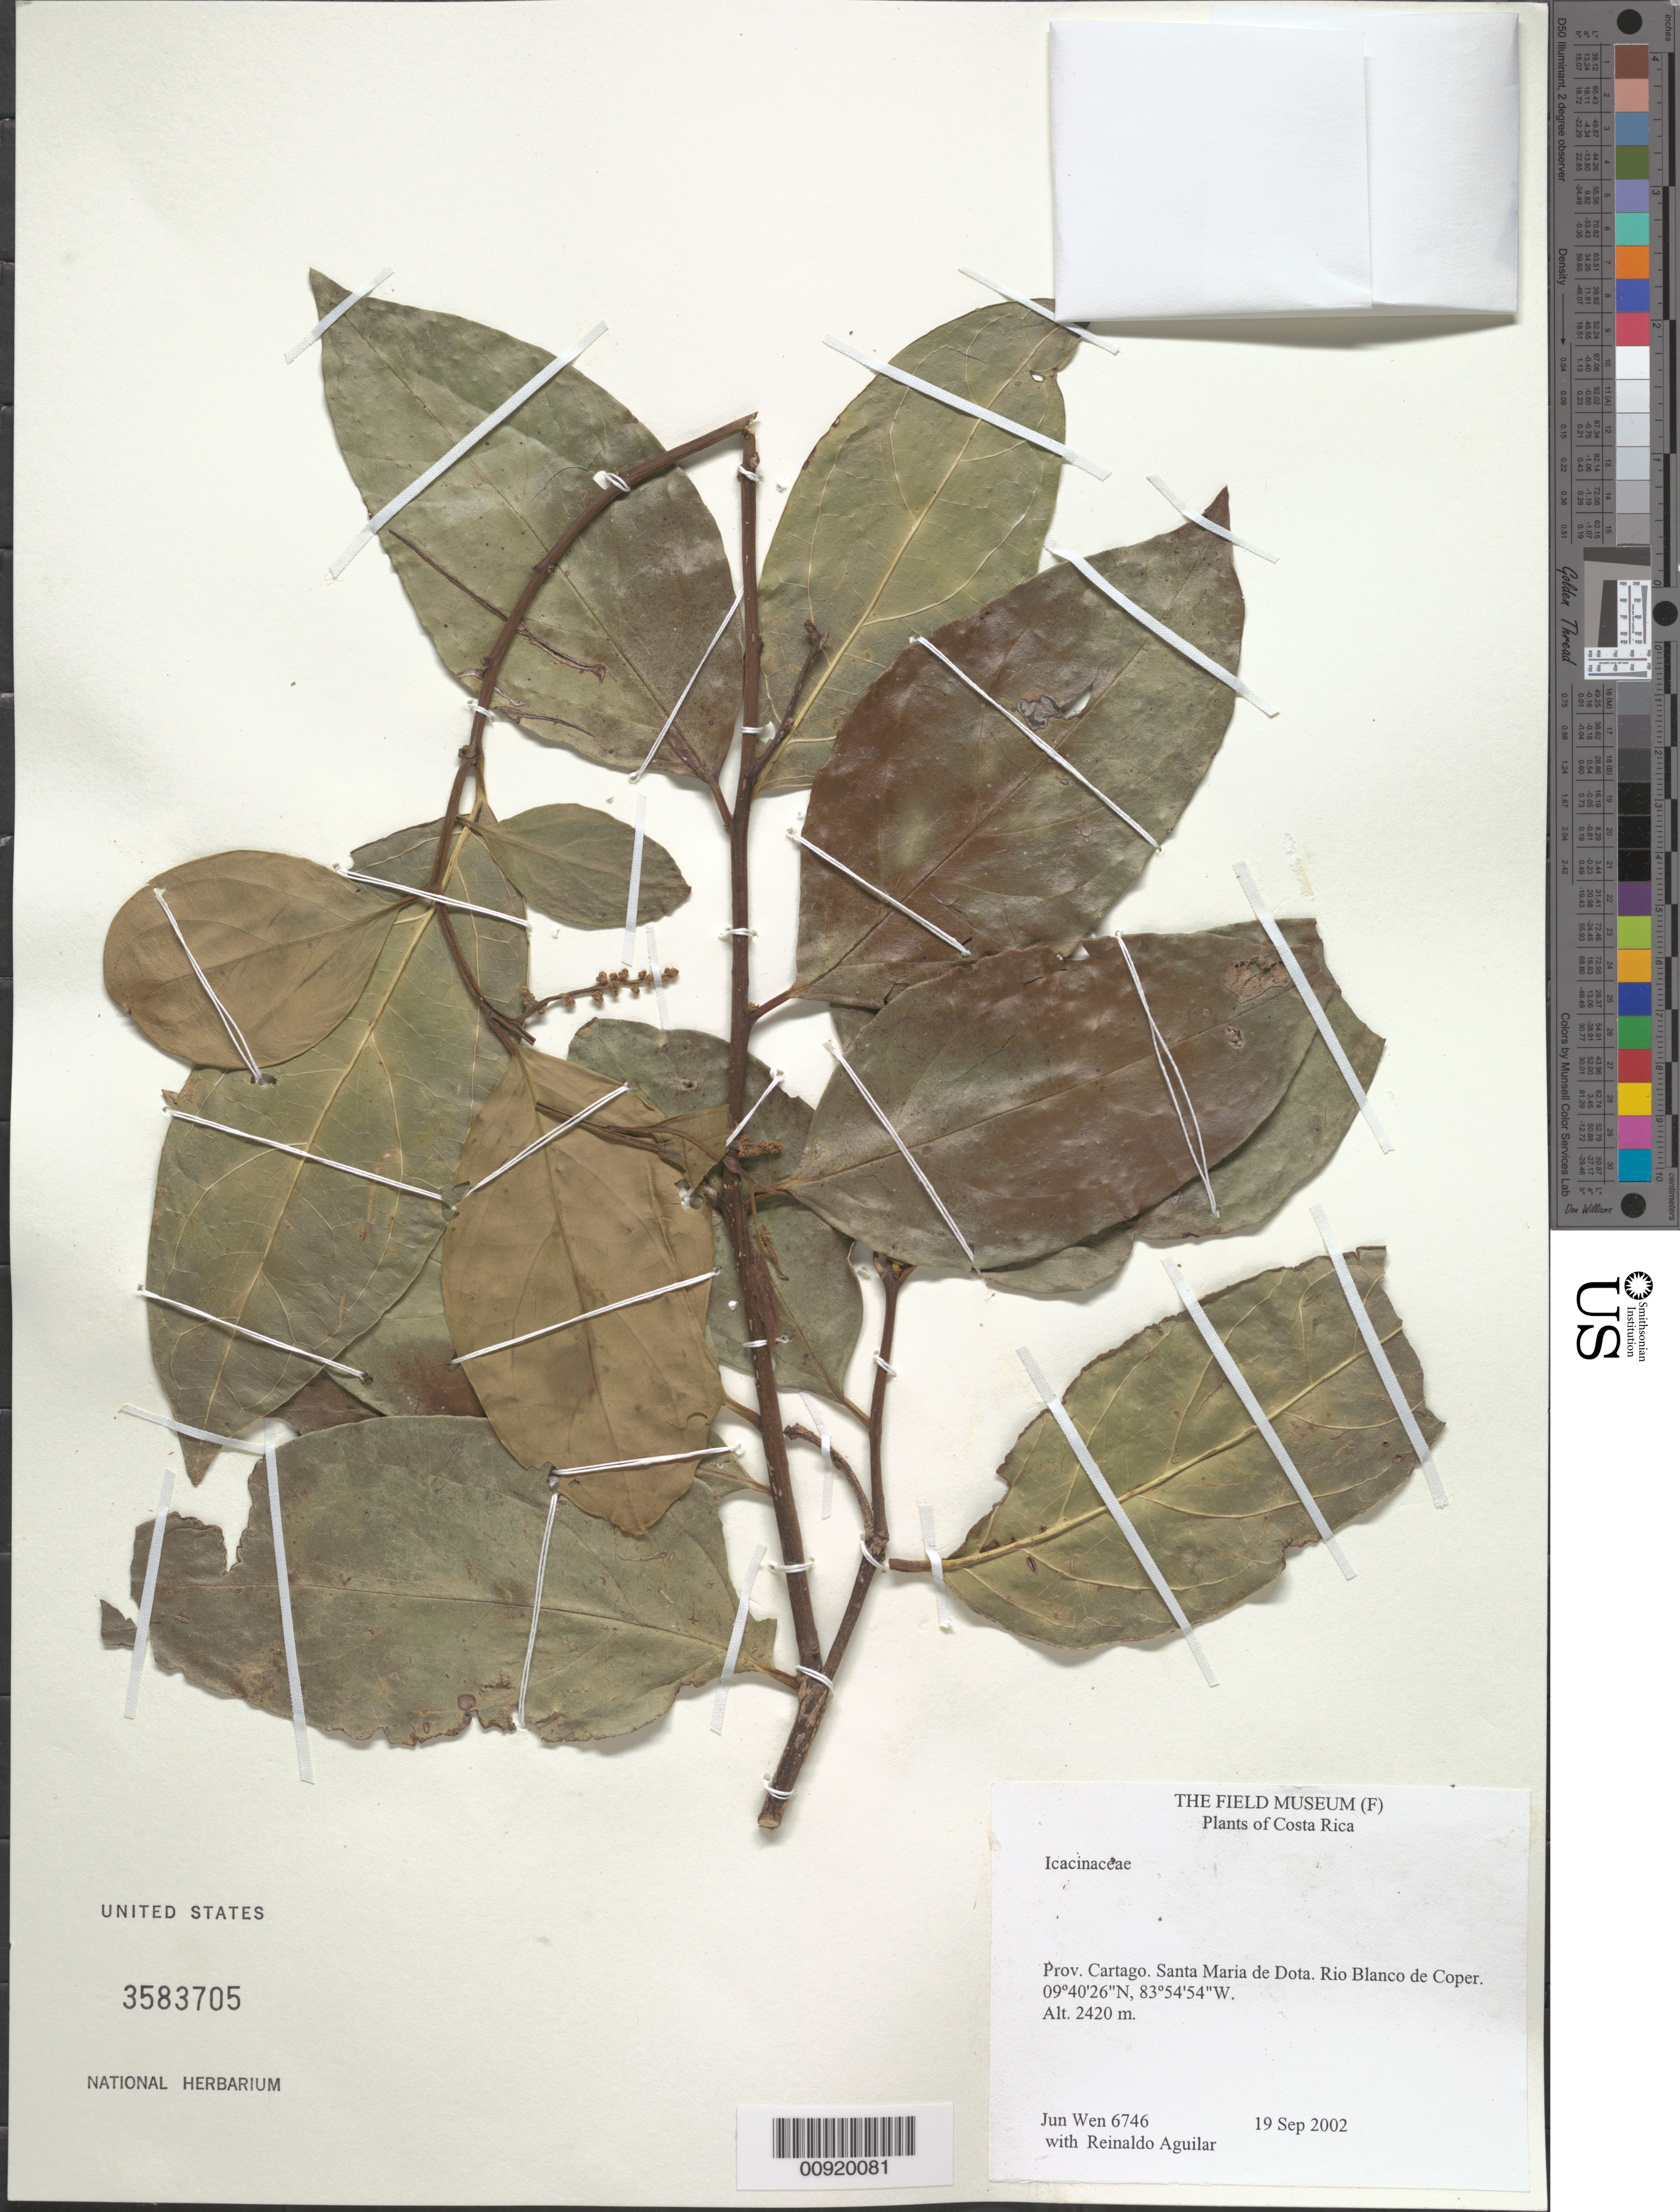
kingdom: Plantae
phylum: Tracheophyta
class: Magnoliopsida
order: Icacinales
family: Icacinaceae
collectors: J. Wen & R. Aguilar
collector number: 6746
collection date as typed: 19 Sep 2002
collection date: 2002-09-19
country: Costa Rica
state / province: Cartago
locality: Santa Maria de Dota. Rio Blanco de Coper.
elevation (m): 2420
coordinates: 9 40 26 N, 83 54 54 W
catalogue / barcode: US 3583705